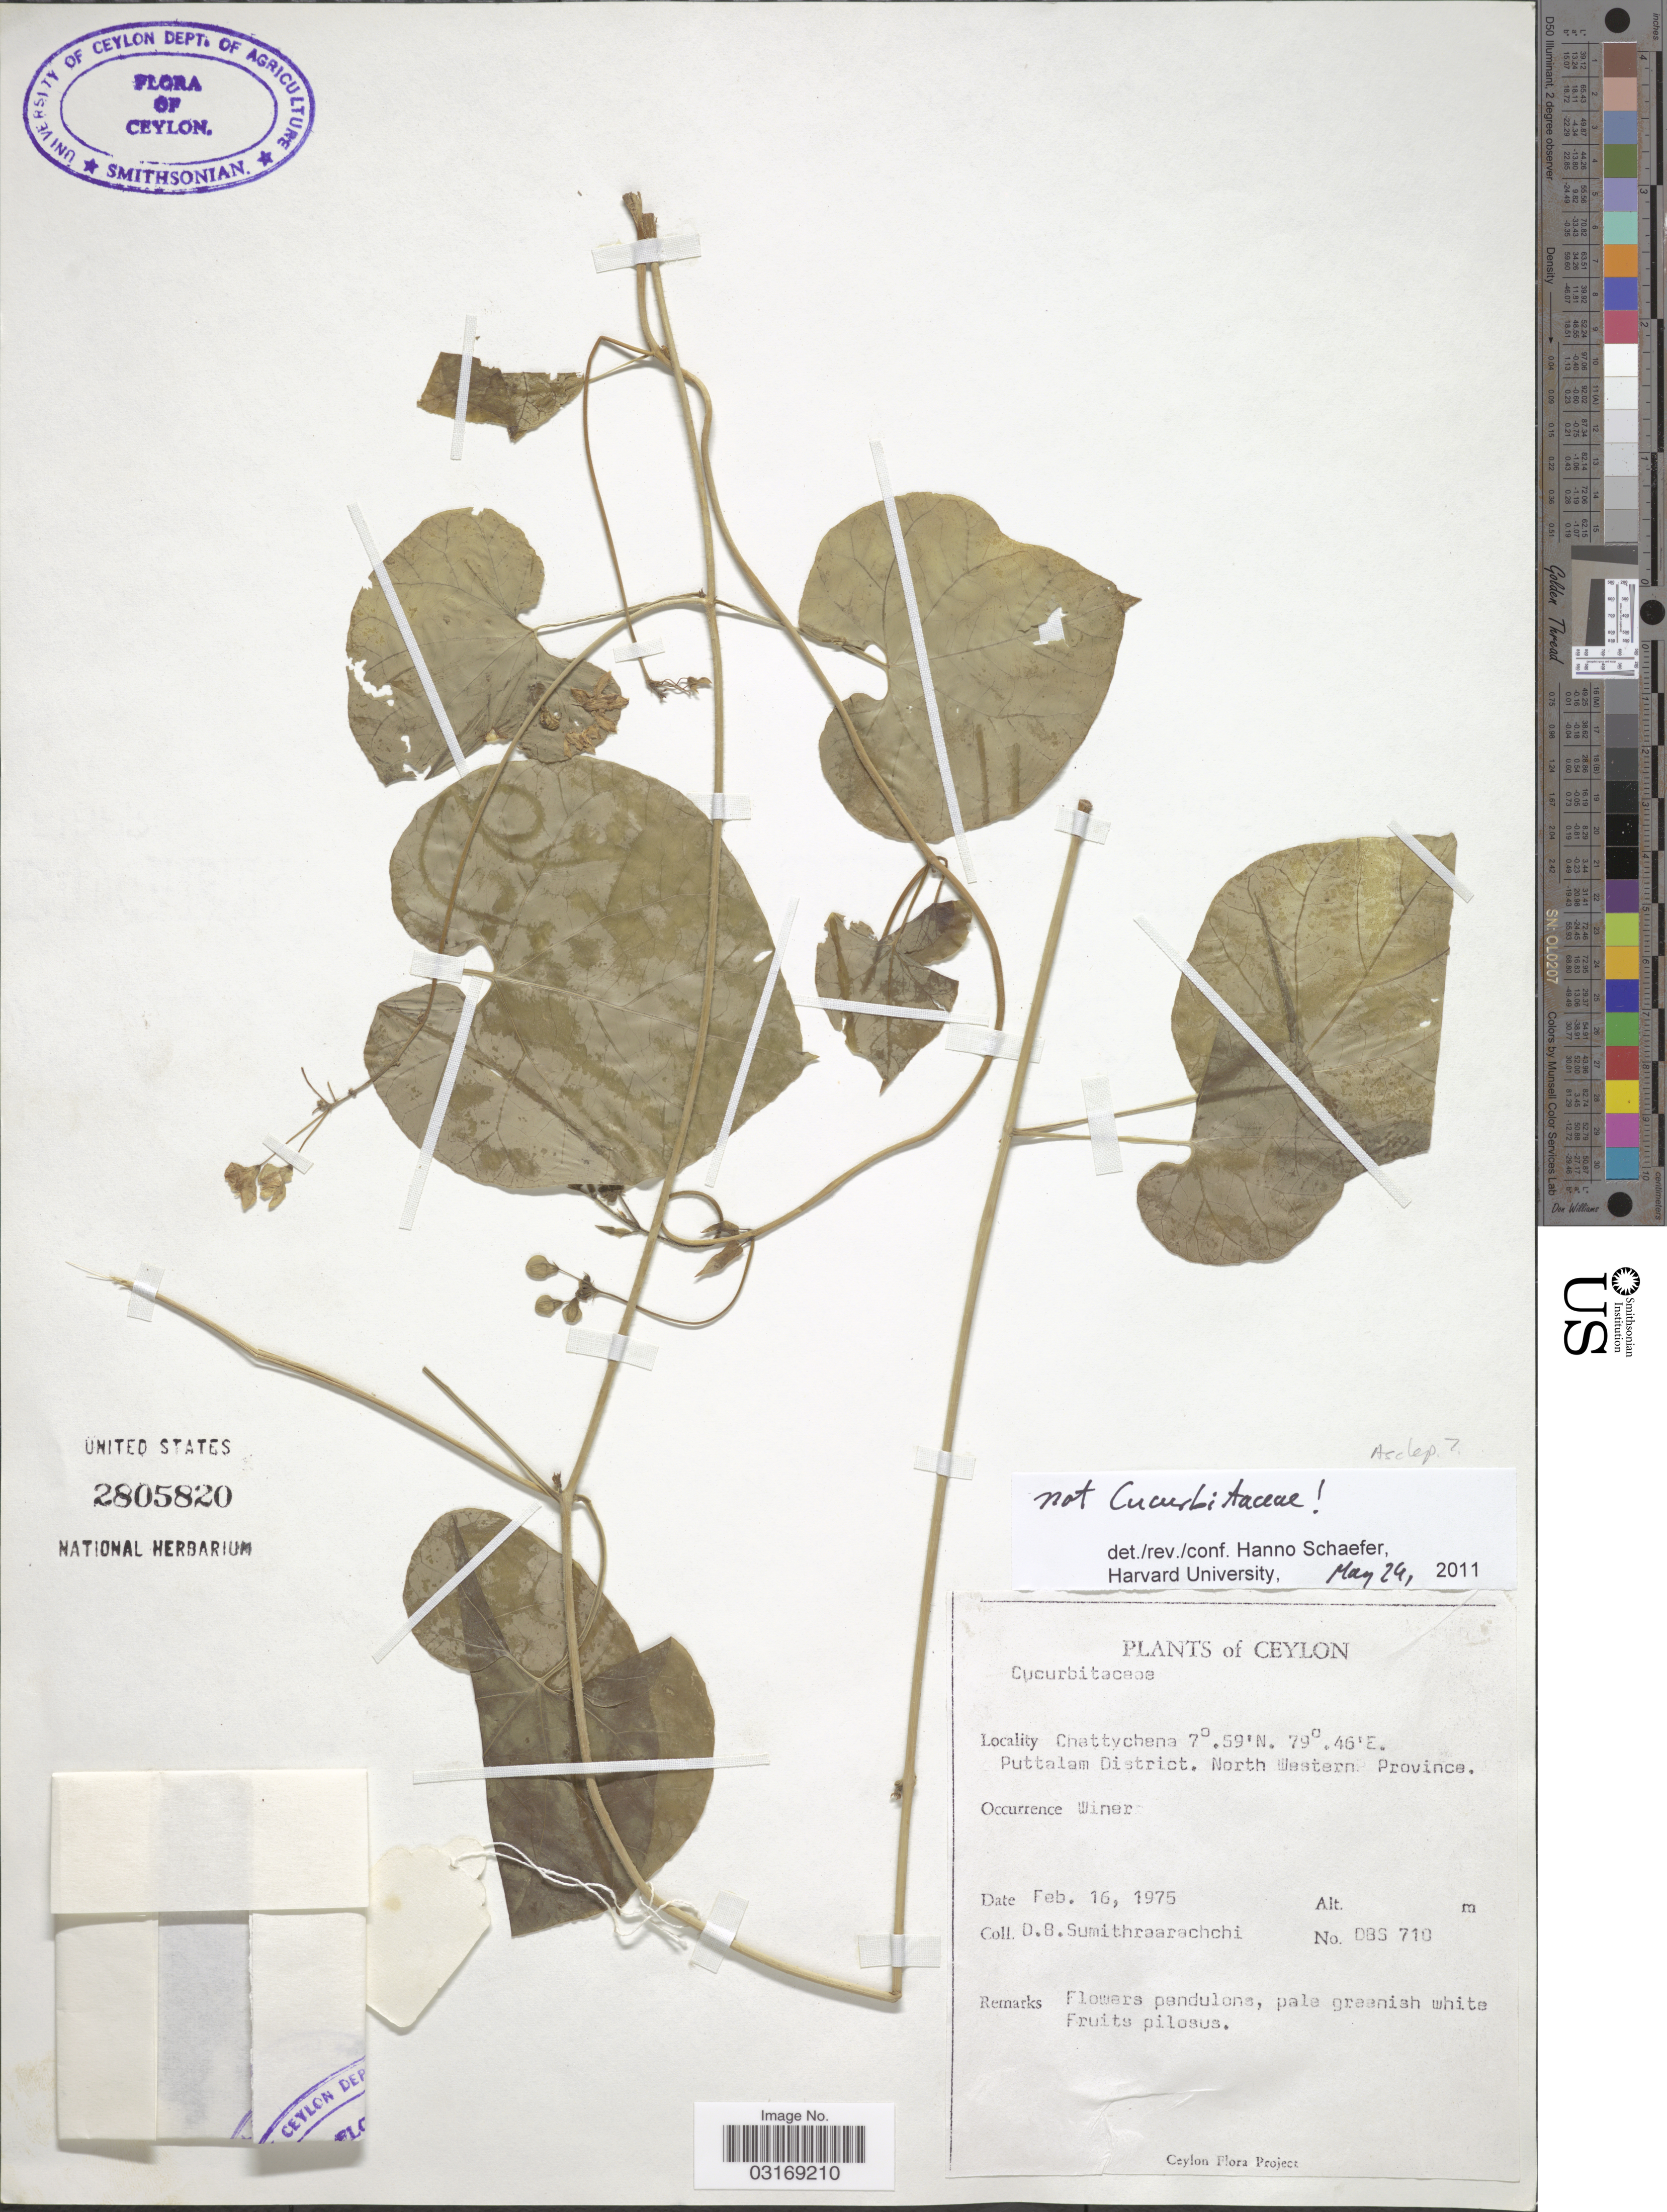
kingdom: Plantae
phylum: Tracheophyta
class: Magnoliopsida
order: Gentianales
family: Apocynaceae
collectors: D. B. Sumithraarachchi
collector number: DBS 710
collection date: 1975-02-16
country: Sri Lanka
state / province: North Western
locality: Ceylon. Chattychena. Puttalam District.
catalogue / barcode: US 2805820